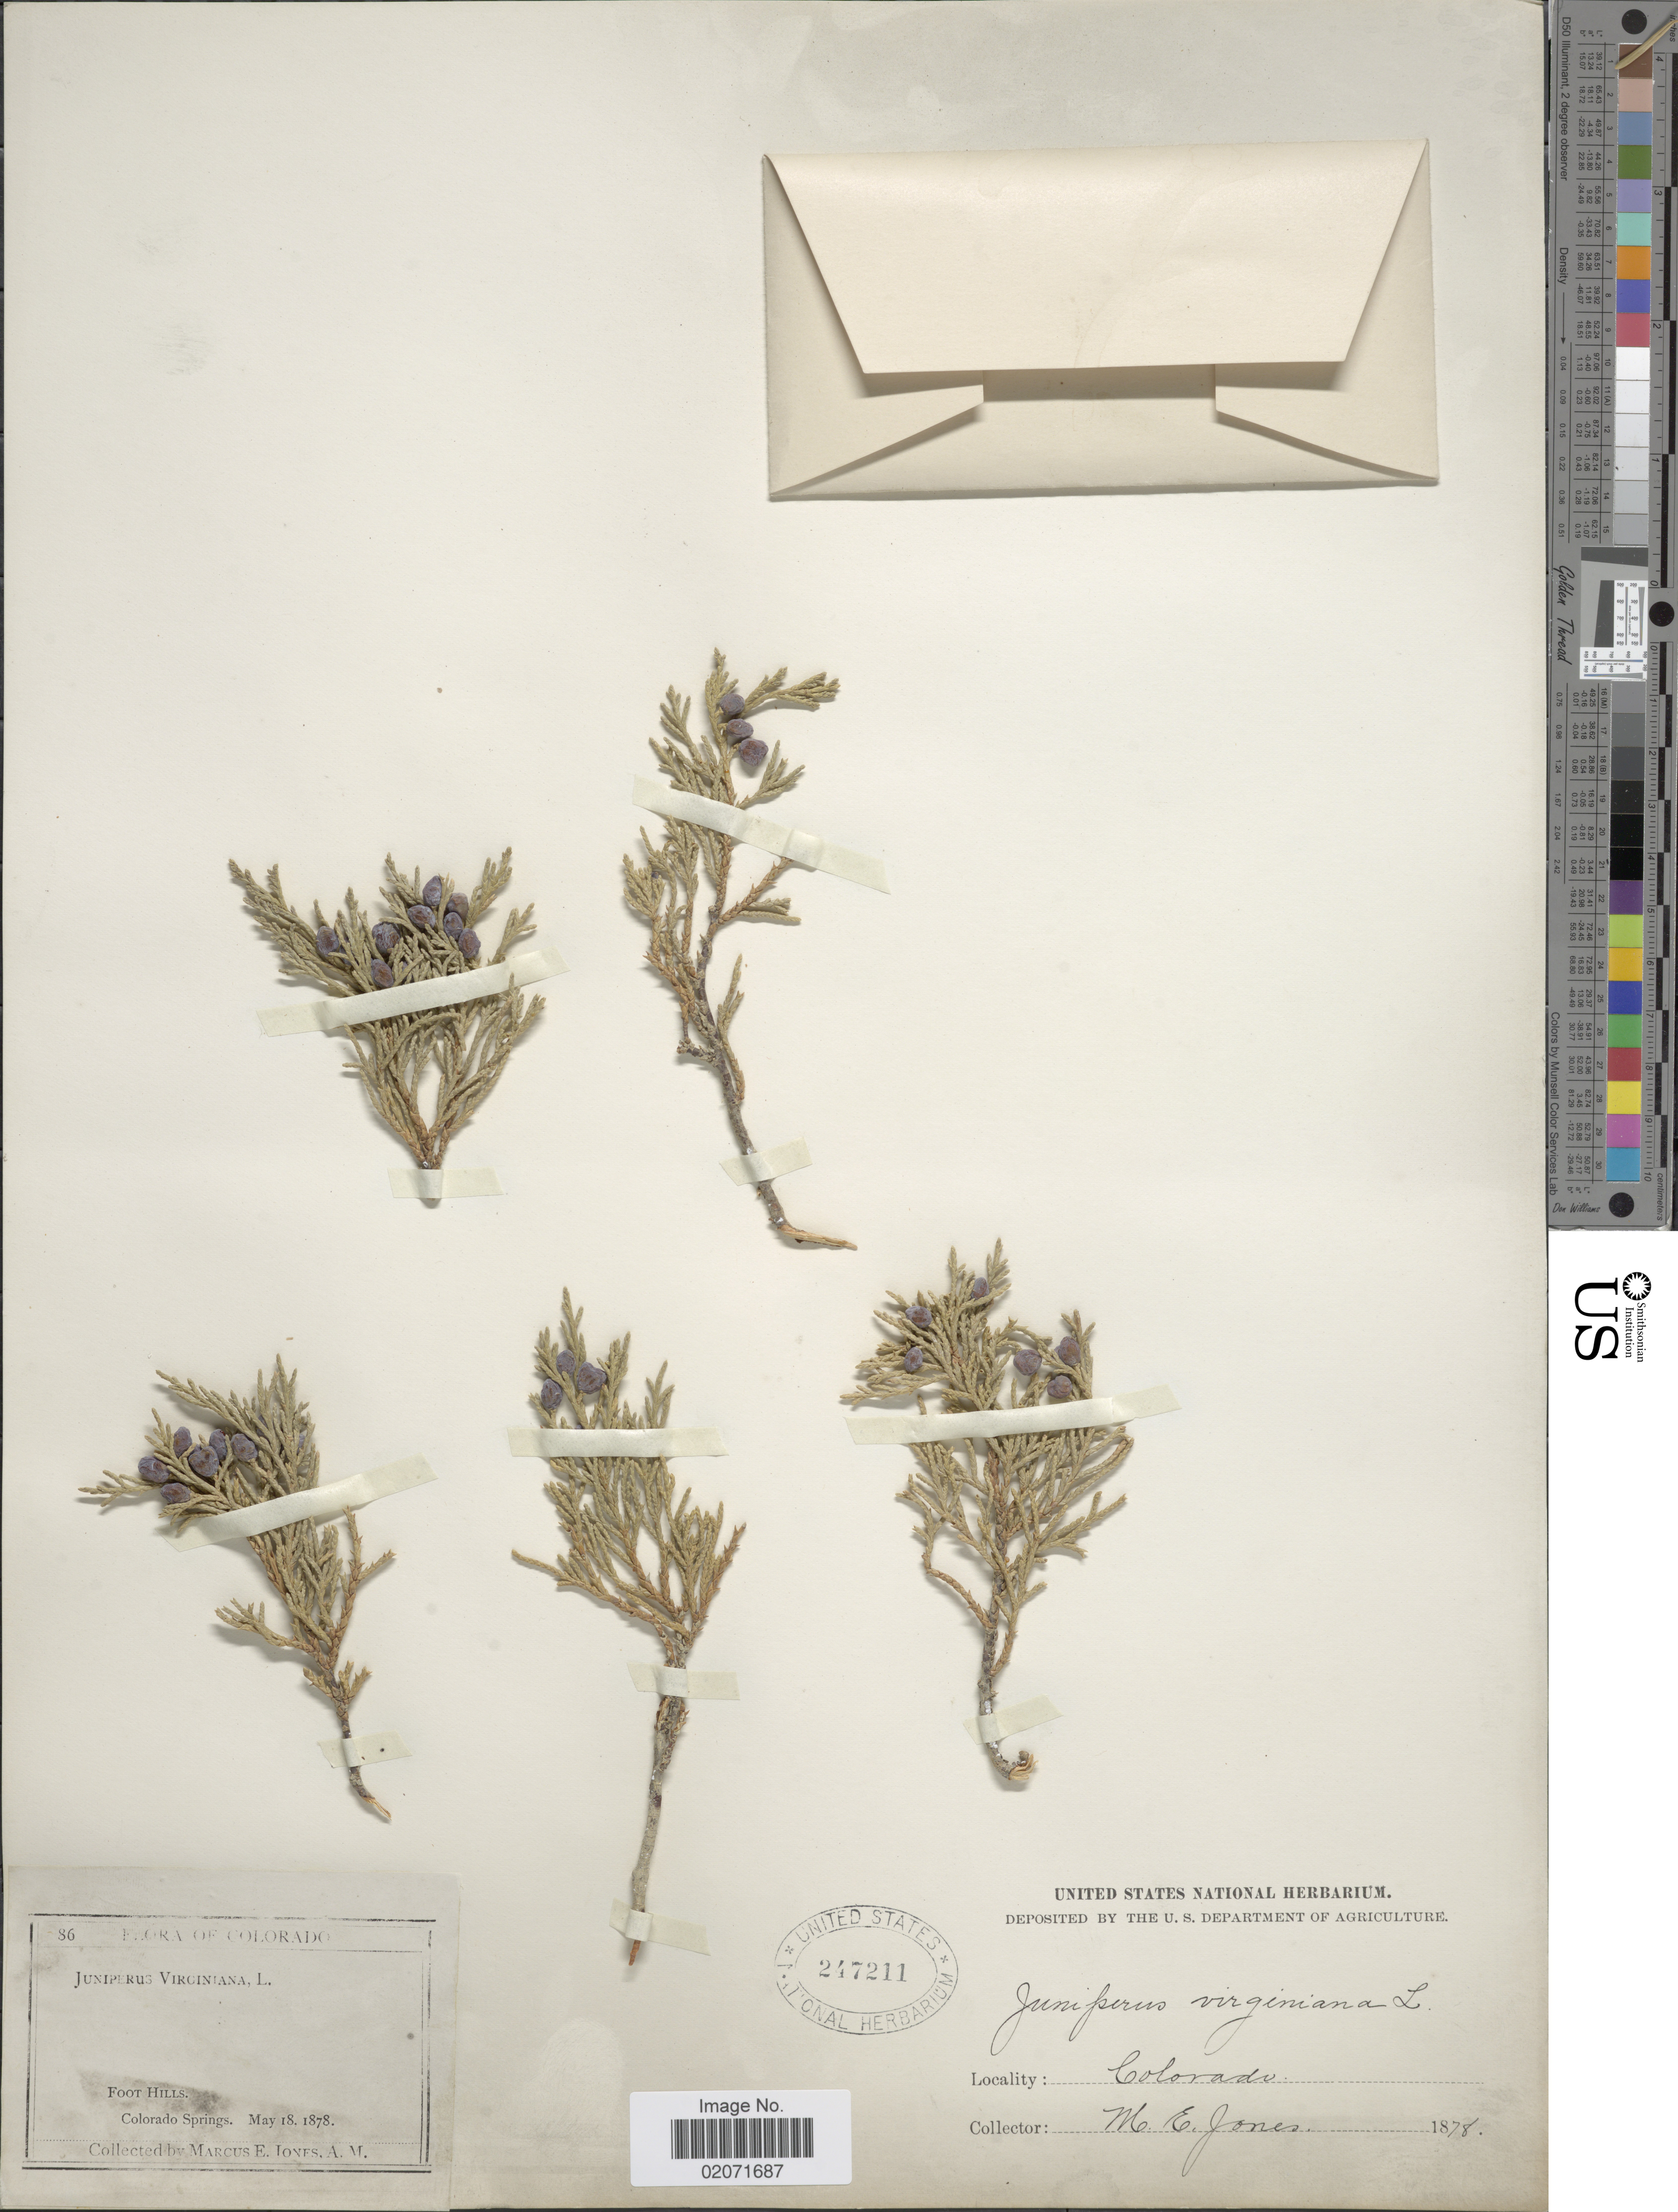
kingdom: Plantae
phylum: Tracheophyta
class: Pinopsida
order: Pinales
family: Cupressaceae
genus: Juniperus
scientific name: Juniperus scopulorum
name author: Sarg.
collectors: M. E. Jones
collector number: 86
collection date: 1878-05-18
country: United States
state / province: Colorado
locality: Foot Hills, Colorado Springs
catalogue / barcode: US 247211